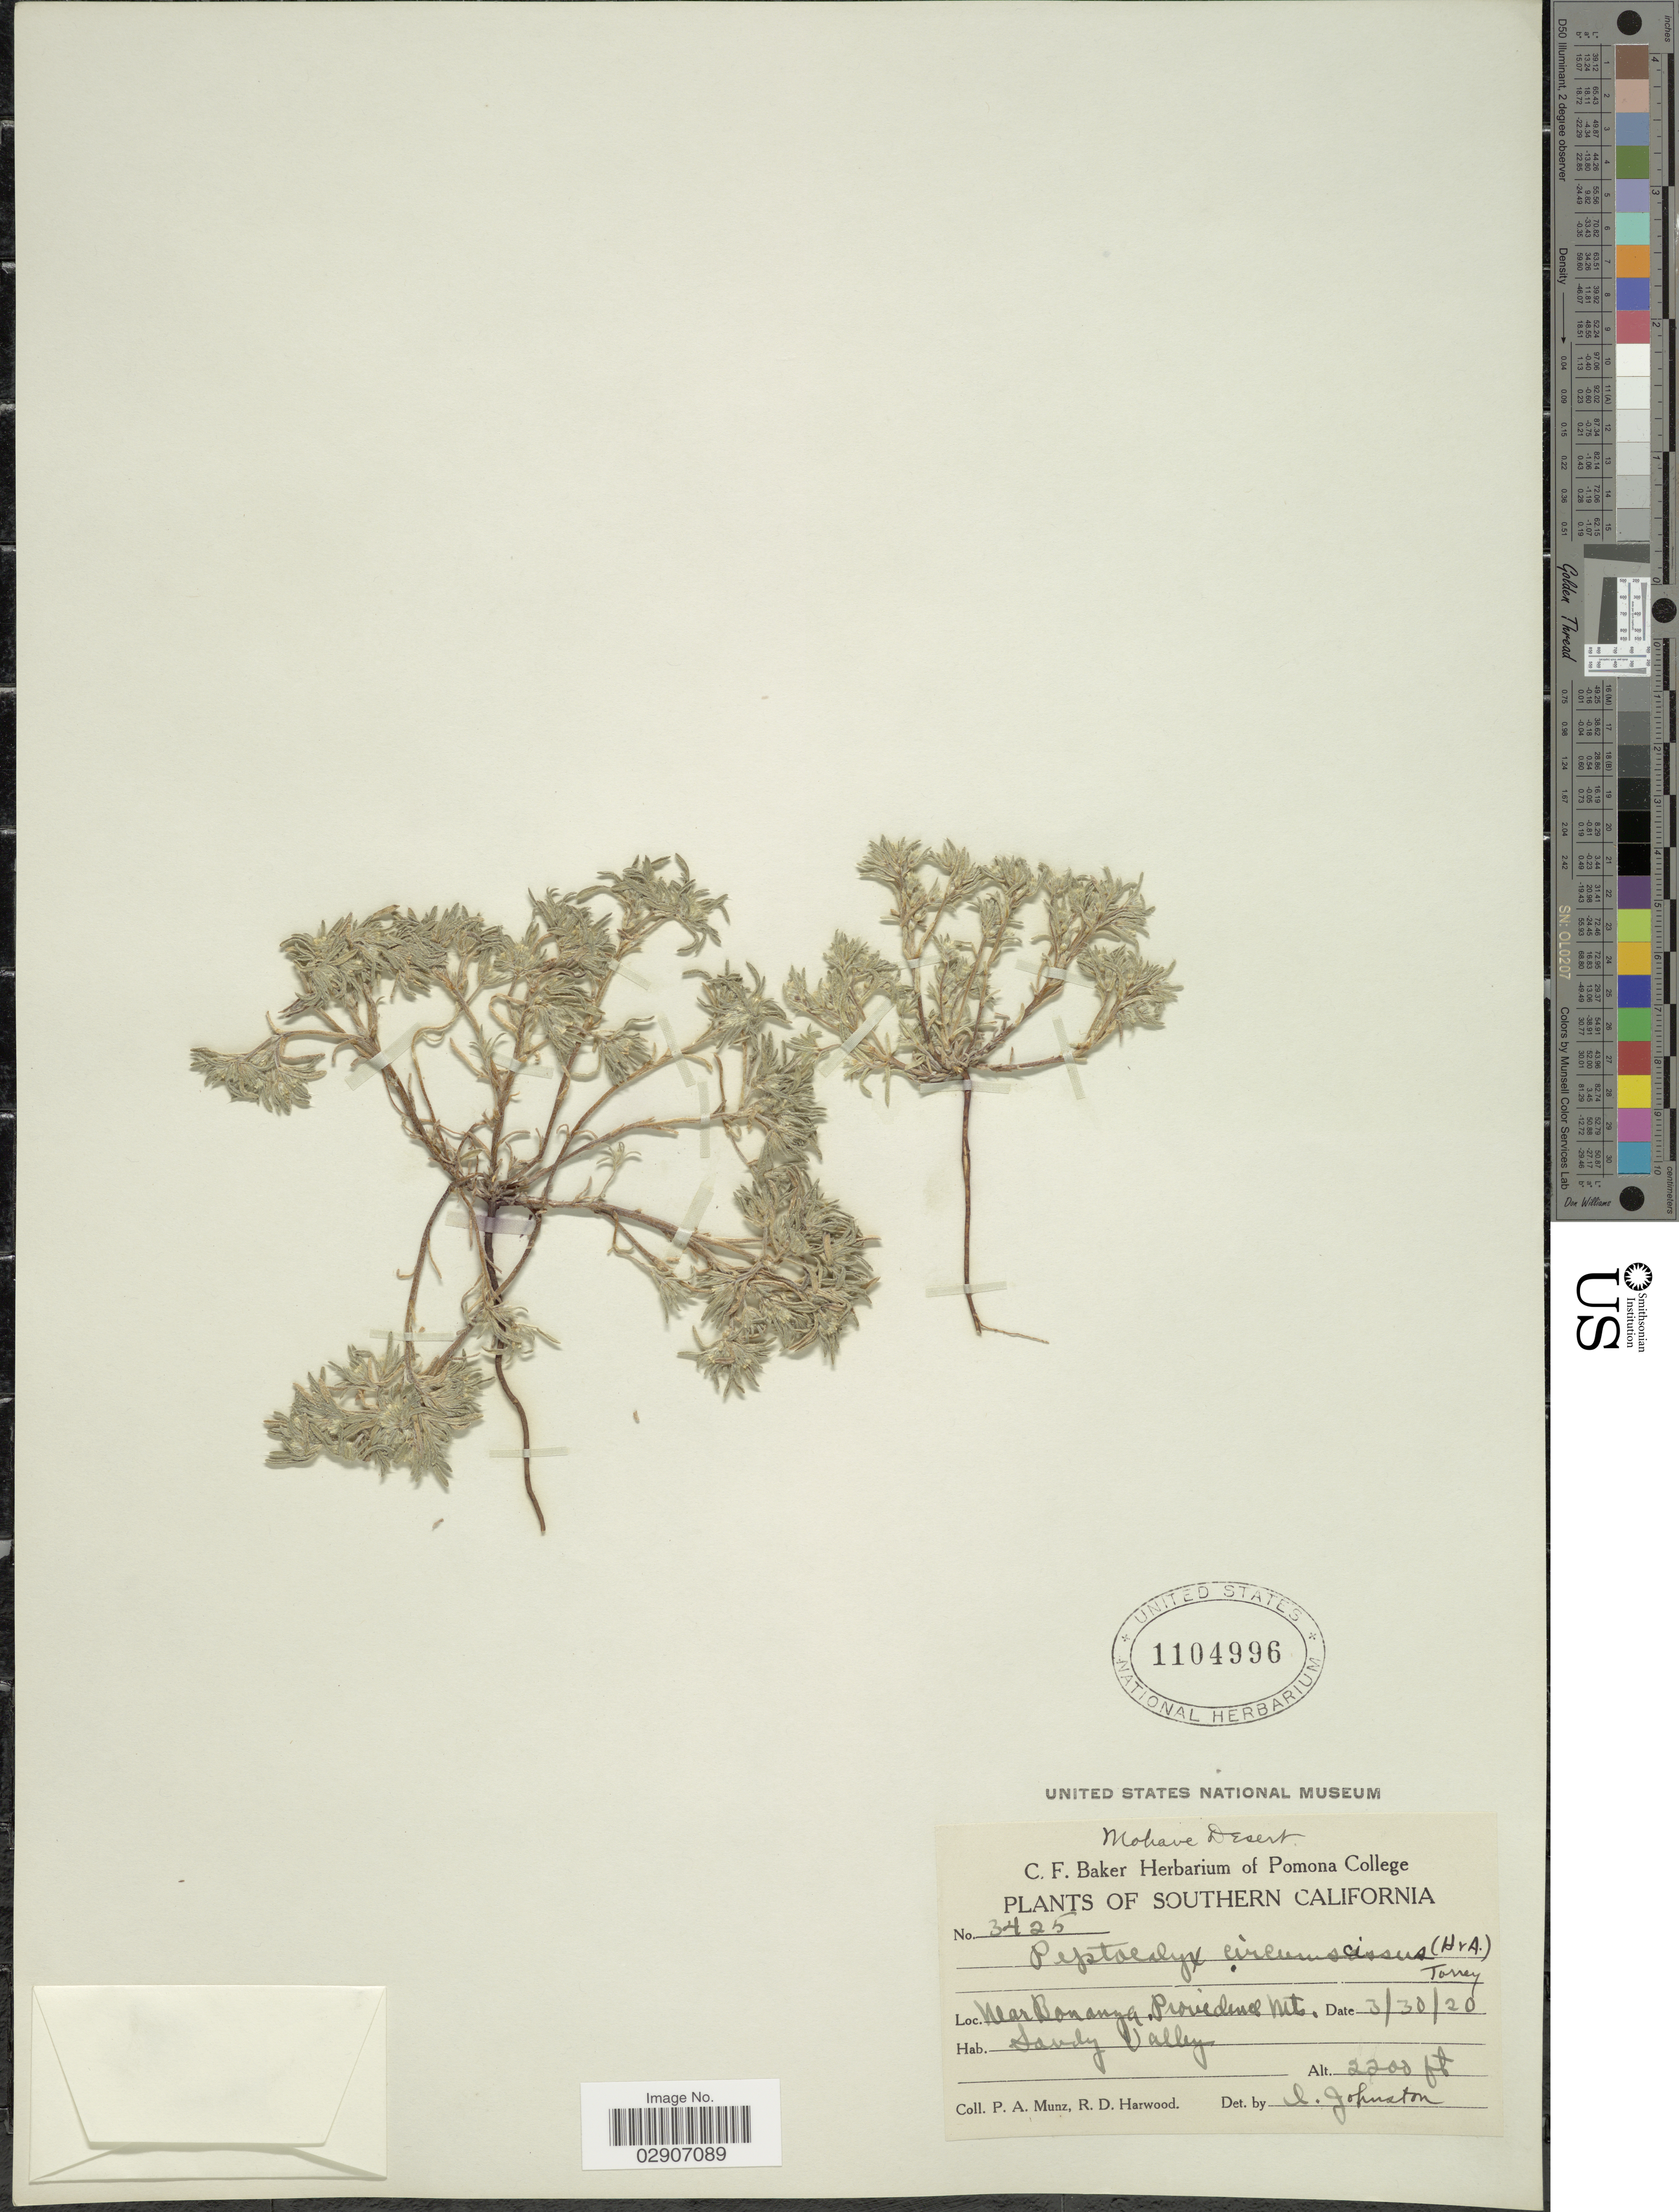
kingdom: Plantae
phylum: Tracheophyta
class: Magnoliopsida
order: Boraginales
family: Boraginaceae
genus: Cryptantha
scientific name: Cryptantha circumscissa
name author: (Hook. & Arn.) I.M. Johnst.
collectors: P. A. Munz & R. Harwood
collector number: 3425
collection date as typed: Transcribed d/m/y: 30/3/20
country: United States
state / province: California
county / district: Kern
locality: Mohave Desert. Southern California. Near Bonanza, Providence Mts. Sandy Valley.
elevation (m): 671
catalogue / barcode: US 1104996